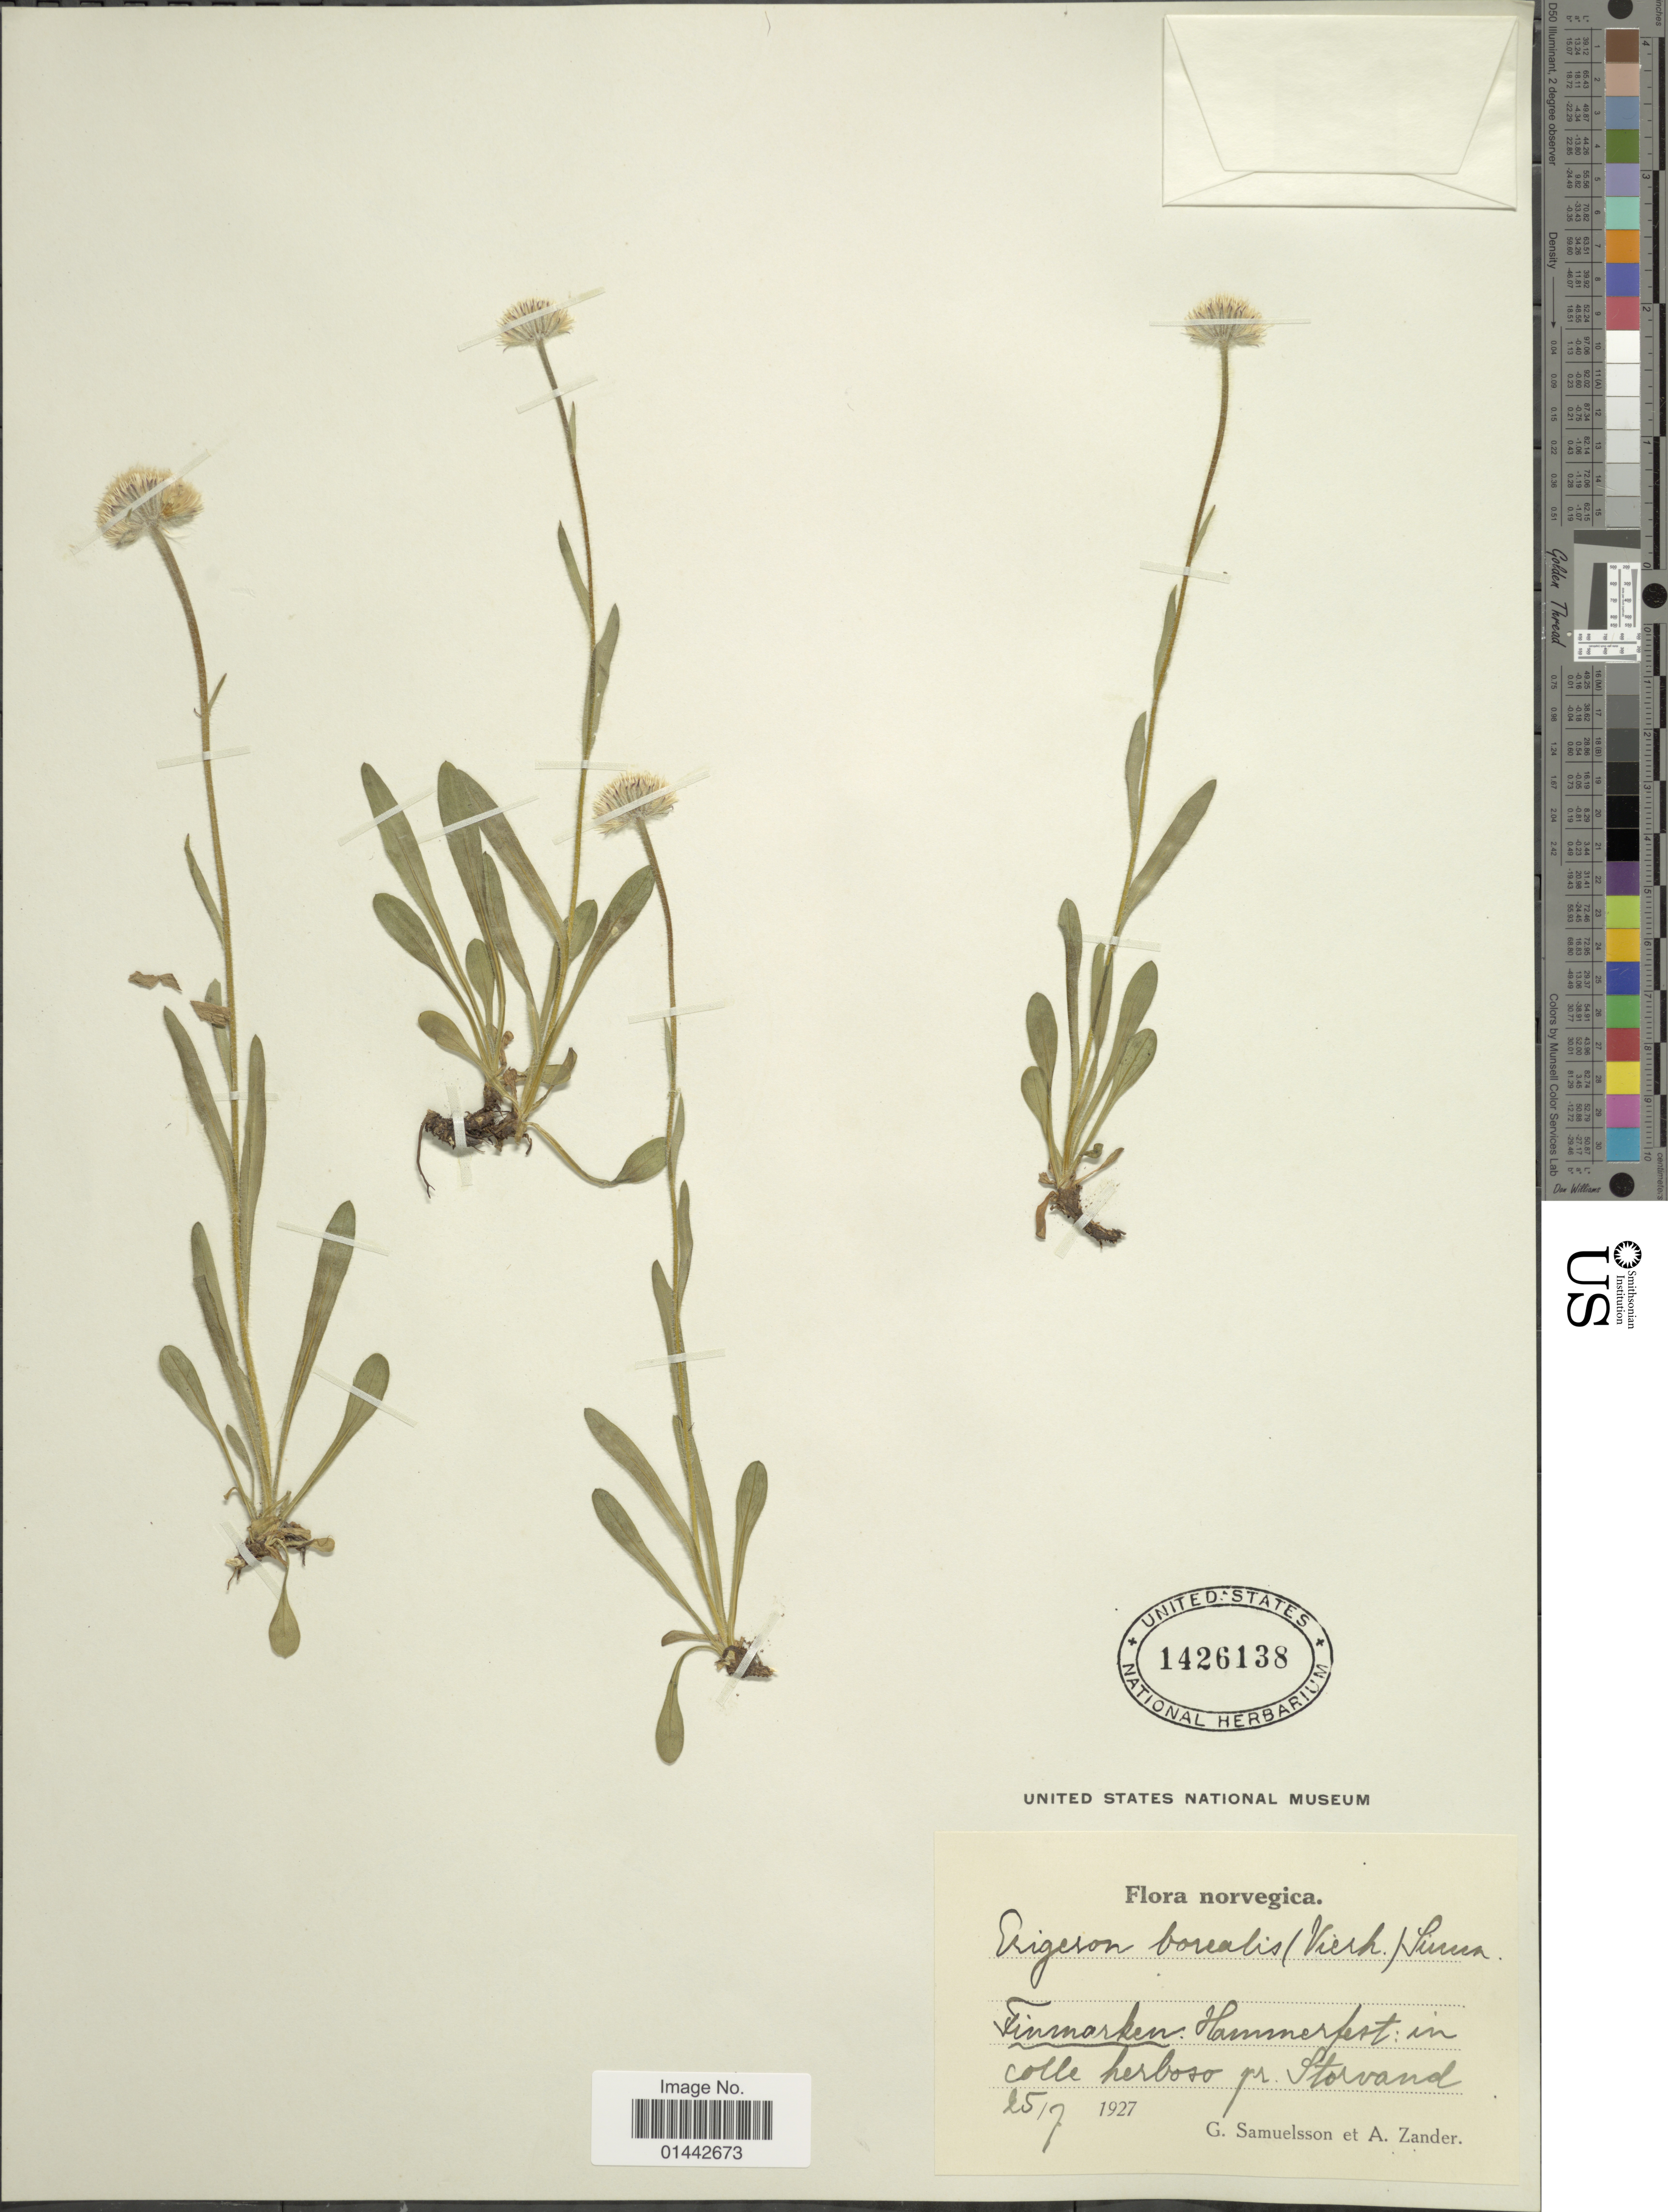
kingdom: Plantae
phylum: Tracheophyta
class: Magnoliopsida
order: Asterales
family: Asteraceae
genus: Erigeron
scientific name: Erigeron borealis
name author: (Vierh.) Simmons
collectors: G. Samuelsson & A. Zander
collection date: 1927-07-25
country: Norway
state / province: Finnmark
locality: Hammerfest: in colle herboso pr. Storvand.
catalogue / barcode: US 1426138